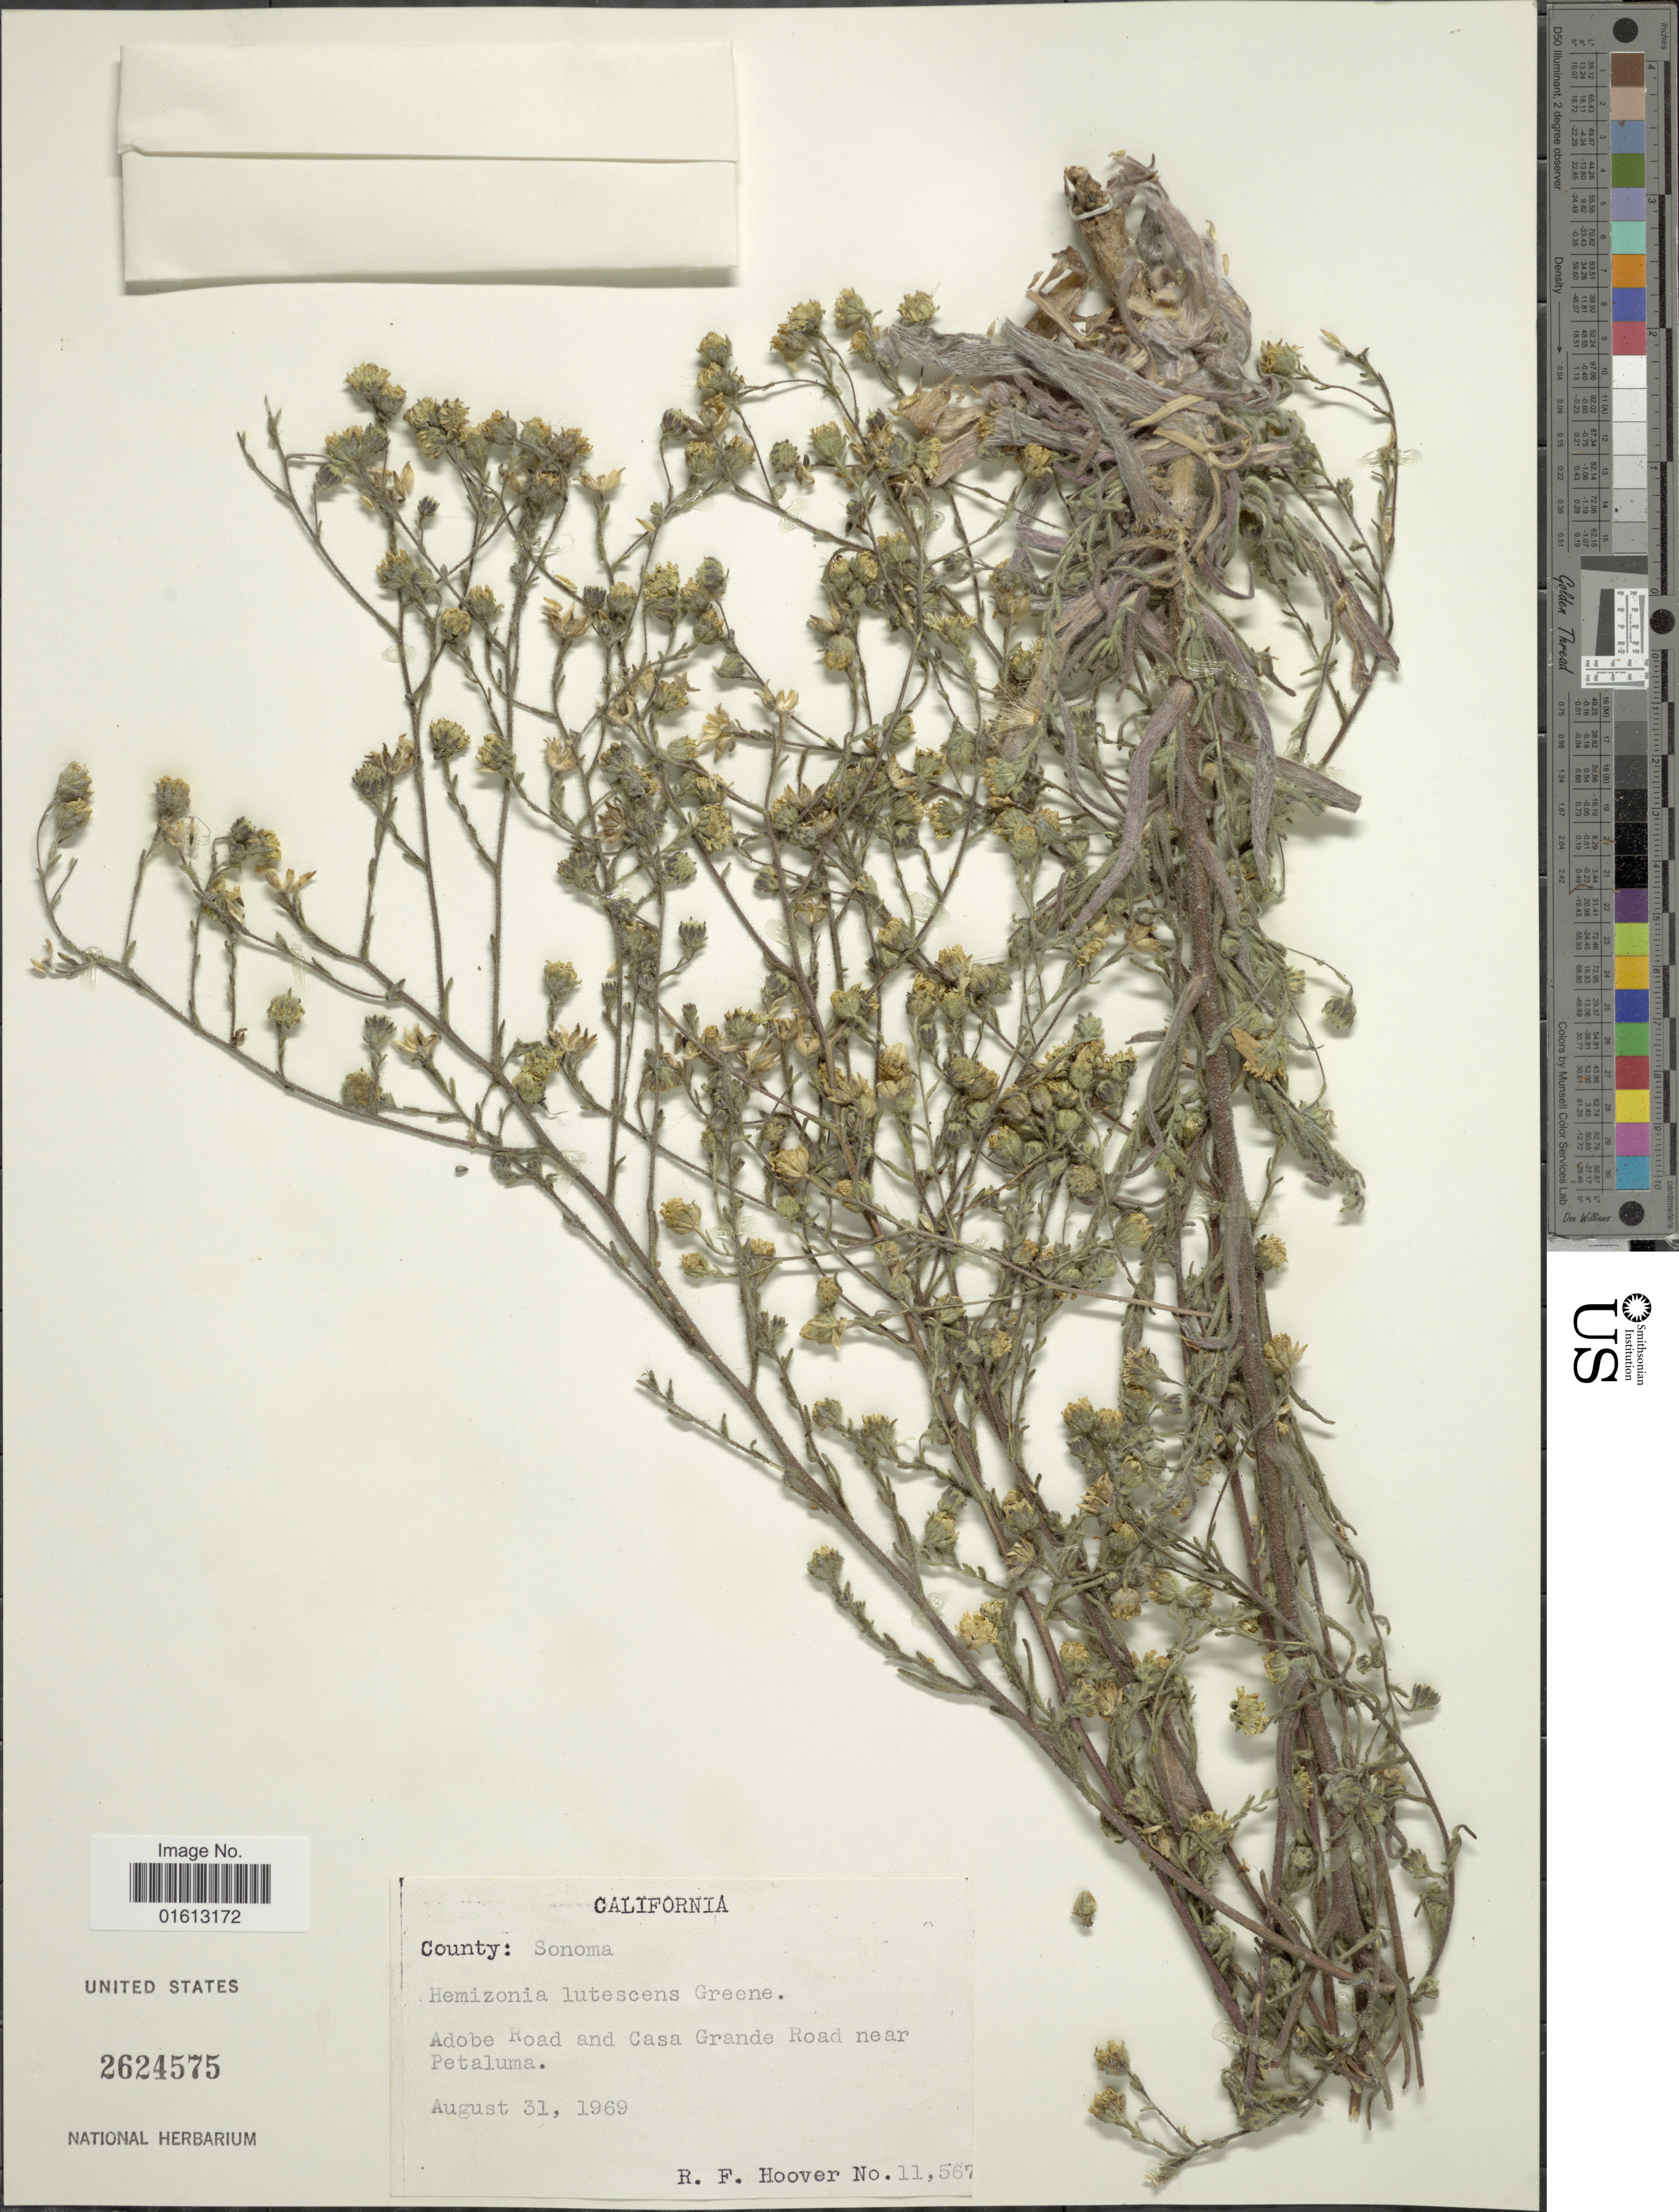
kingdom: Plantae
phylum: Tracheophyta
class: Magnoliopsida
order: Asterales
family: Asteraceae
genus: Hemizonia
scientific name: Hemizonia congesta subsp. lutescens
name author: (Greene) Babc. & H.M. Hall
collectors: R. F. Hoover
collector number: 11567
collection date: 1969-08-31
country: United States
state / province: California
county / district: Sonoma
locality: County: Sonoma, adobe road and Casa Grande Road near Petaluma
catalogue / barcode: US 2624575